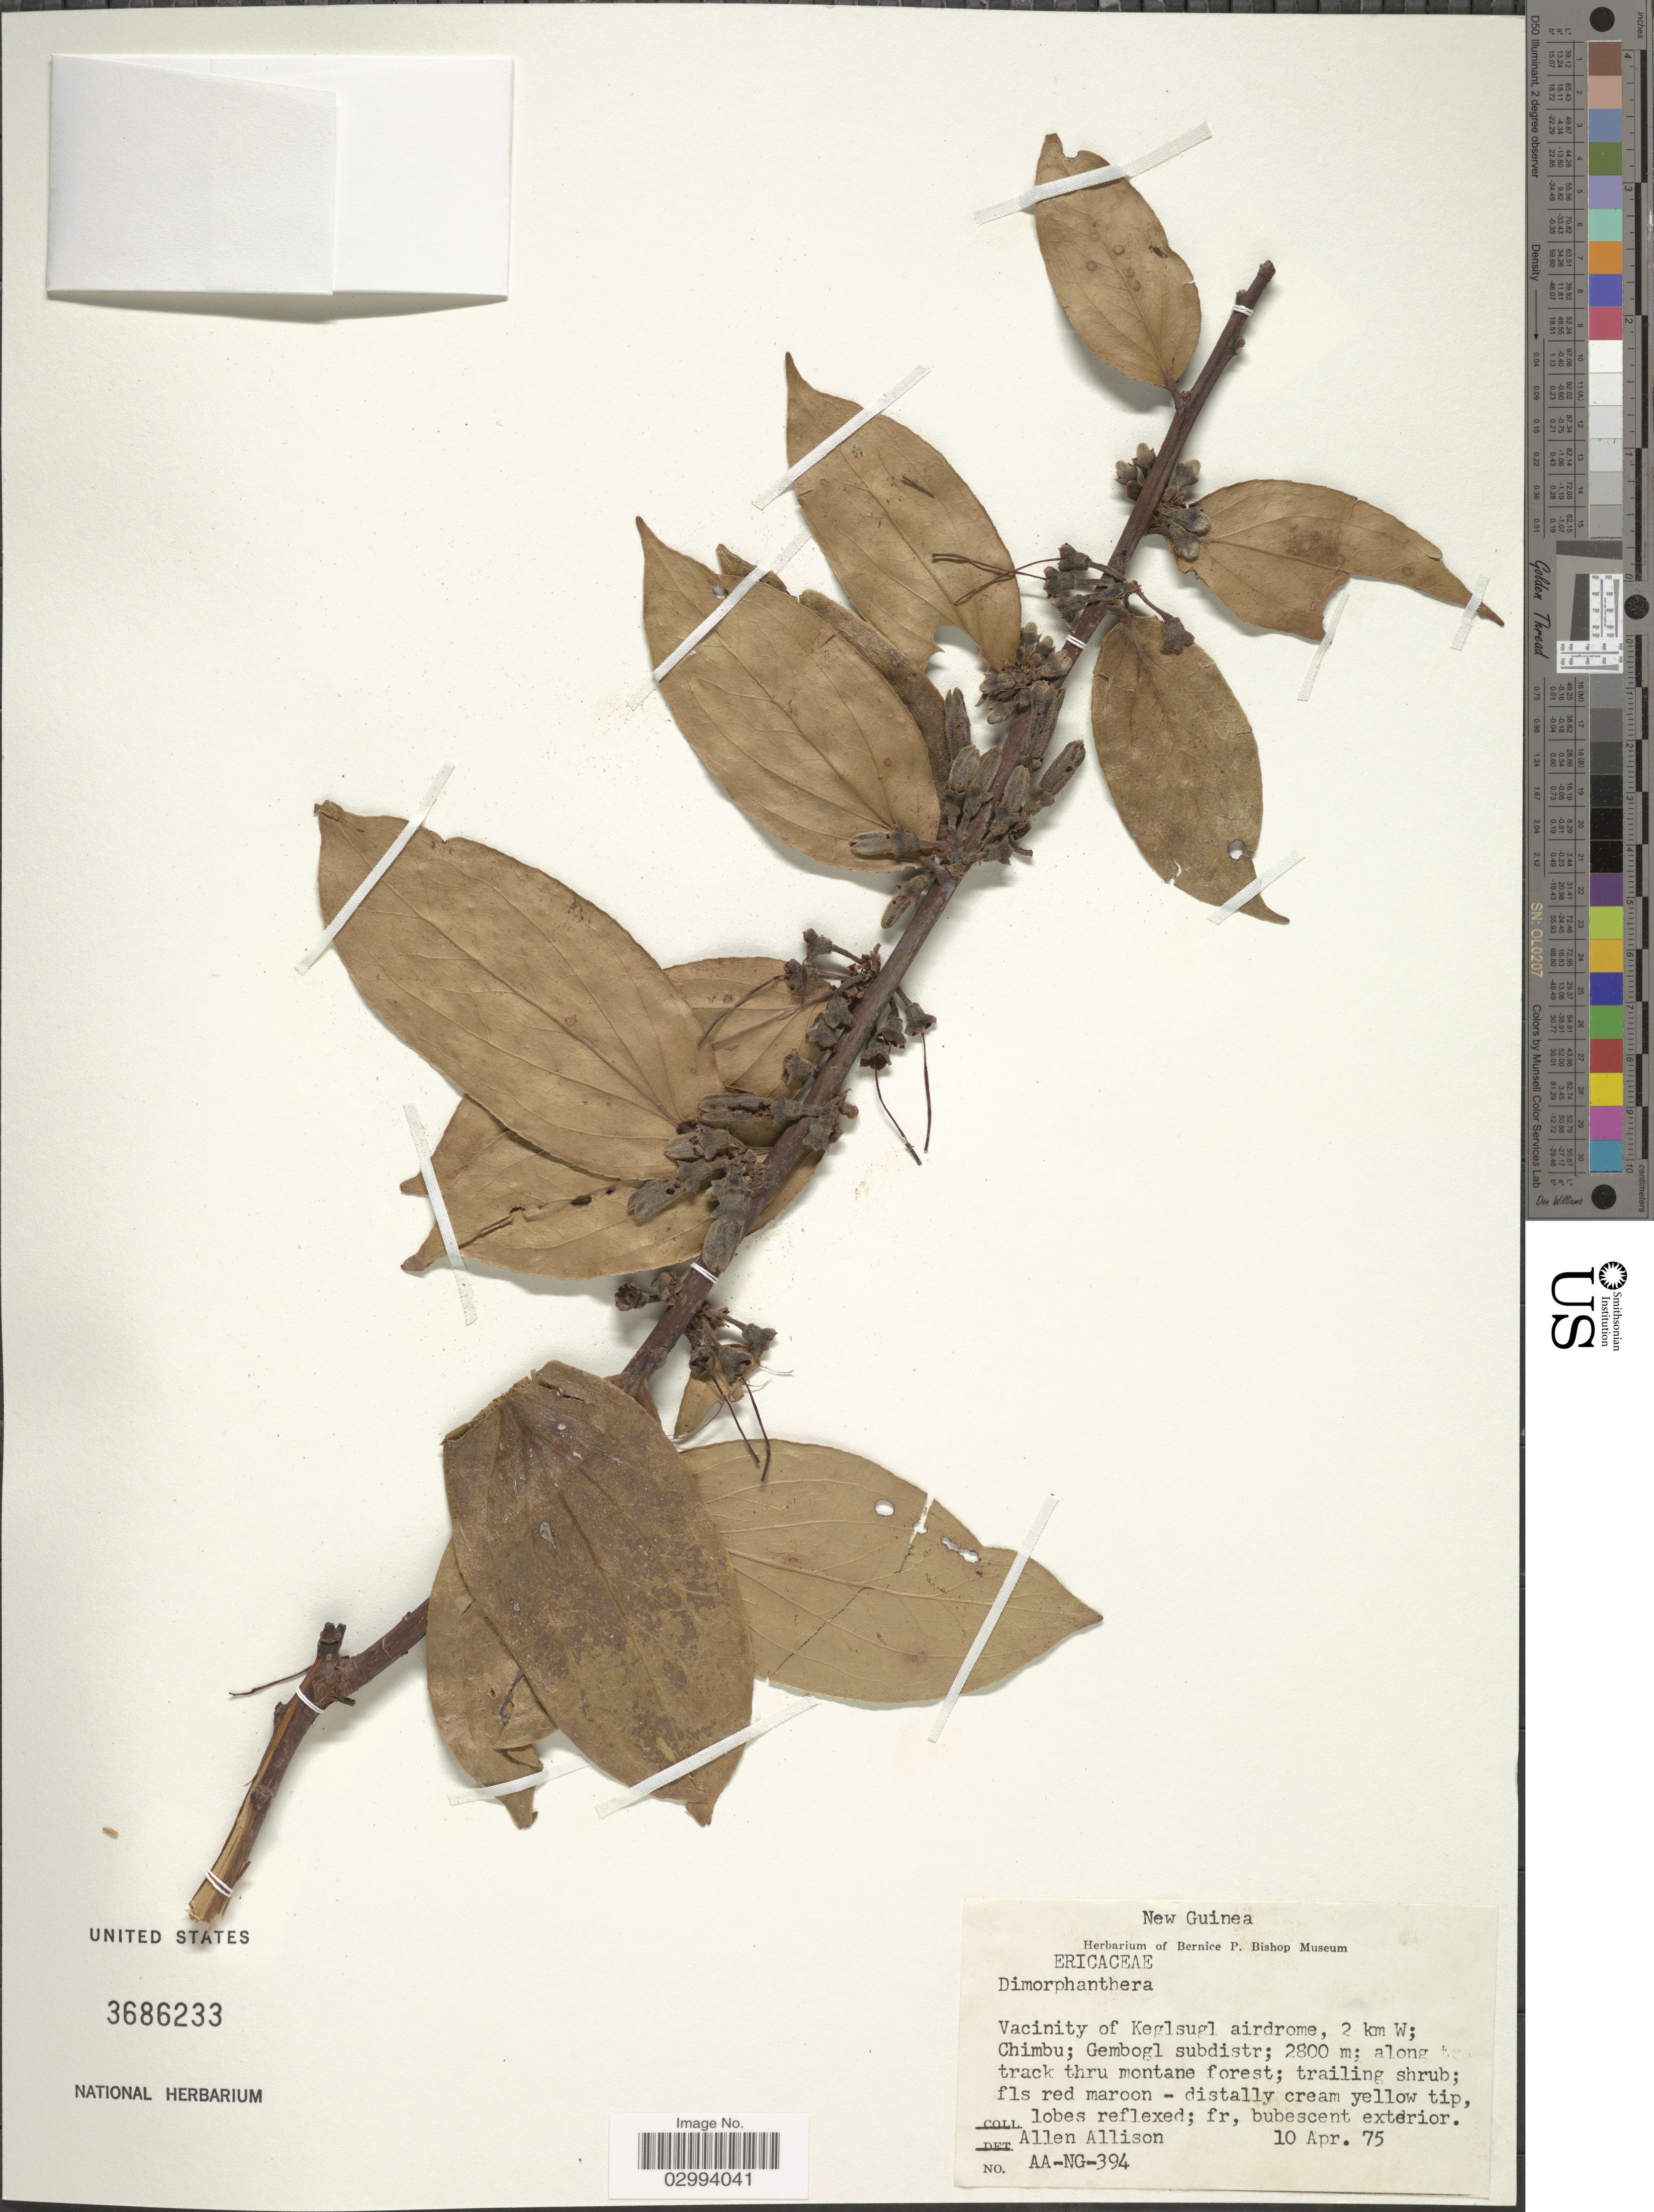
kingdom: Plantae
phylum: Tracheophyta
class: Magnoliopsida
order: Ericales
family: Ericaceae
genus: Dimorphanthera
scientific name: Dimorphanthera sp.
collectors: A. Allison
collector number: AA-NG-394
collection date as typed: Transcribed d/m/y: 10/4/75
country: Papua New Guinea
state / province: Chimbu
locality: New Guinea. Vacinity of Keglsugl airdrome, 2 km W; Gembogl subdistrict.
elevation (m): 2800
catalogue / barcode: US 3686233